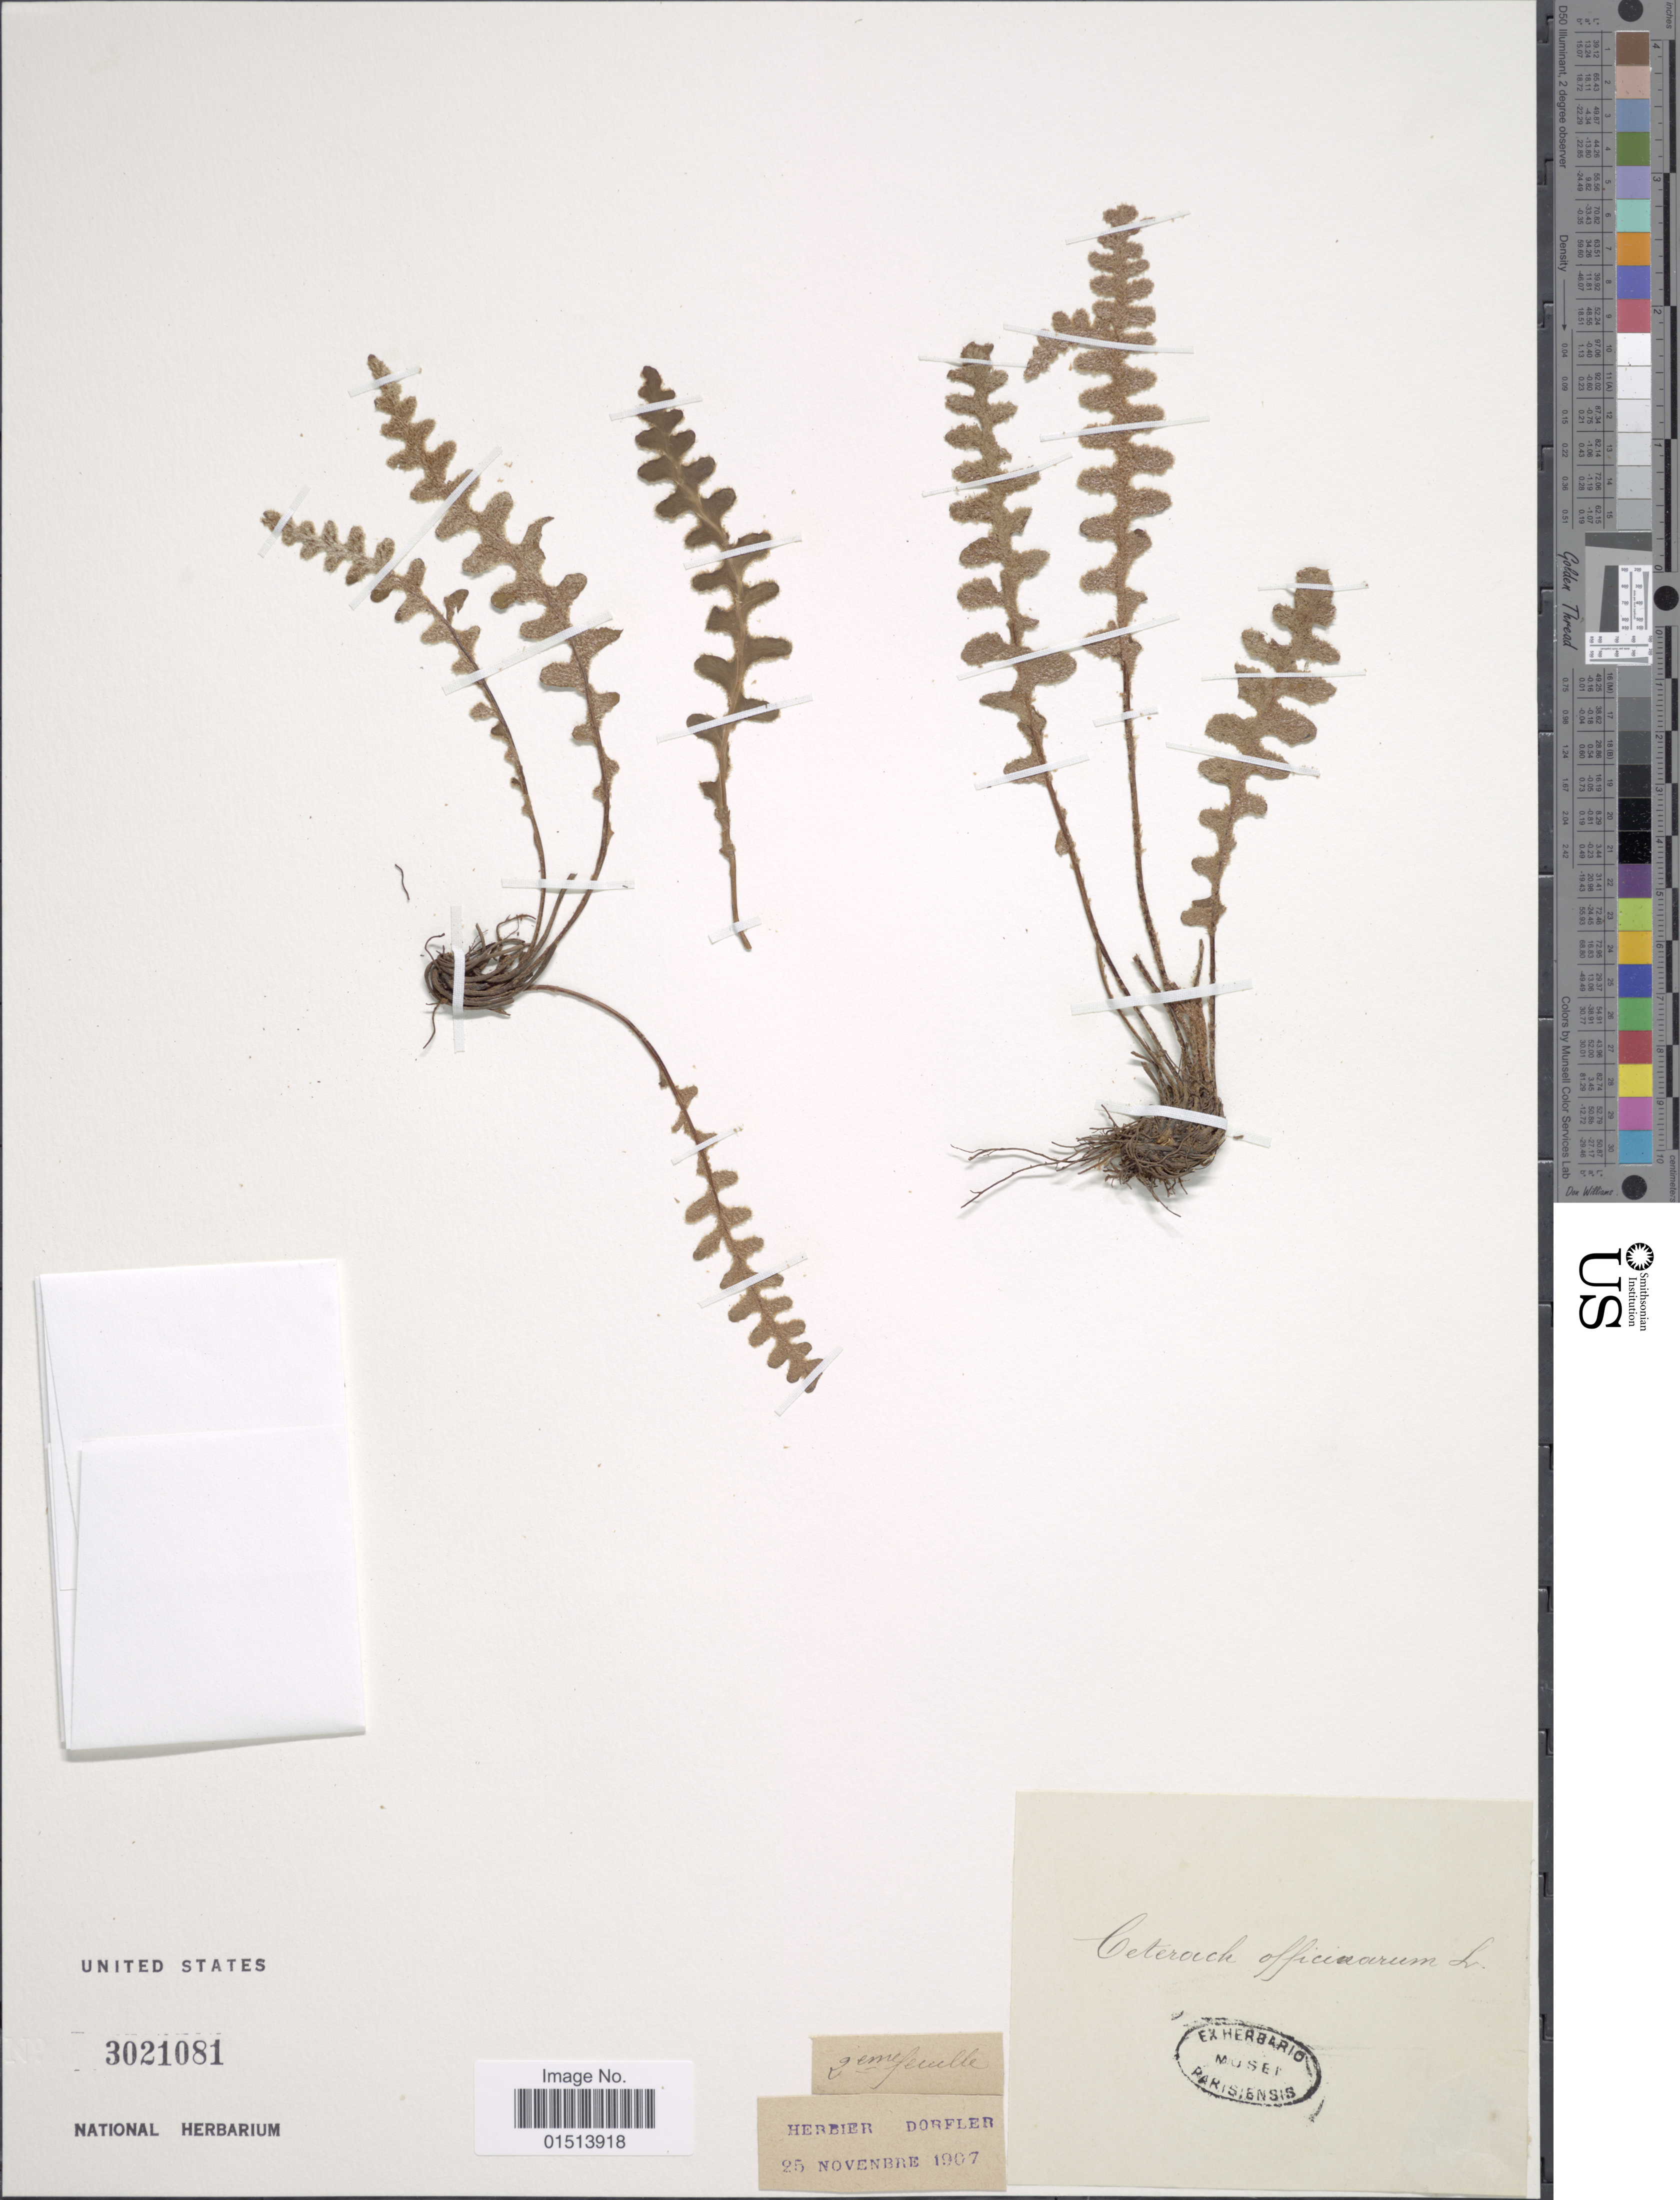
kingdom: Plantae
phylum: Tracheophyta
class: Polypodiopsida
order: Polypodiales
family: Aspleniaceae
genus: Asplenium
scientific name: Asplenium officinarum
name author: DC.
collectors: M. Paris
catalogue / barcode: US 3021081